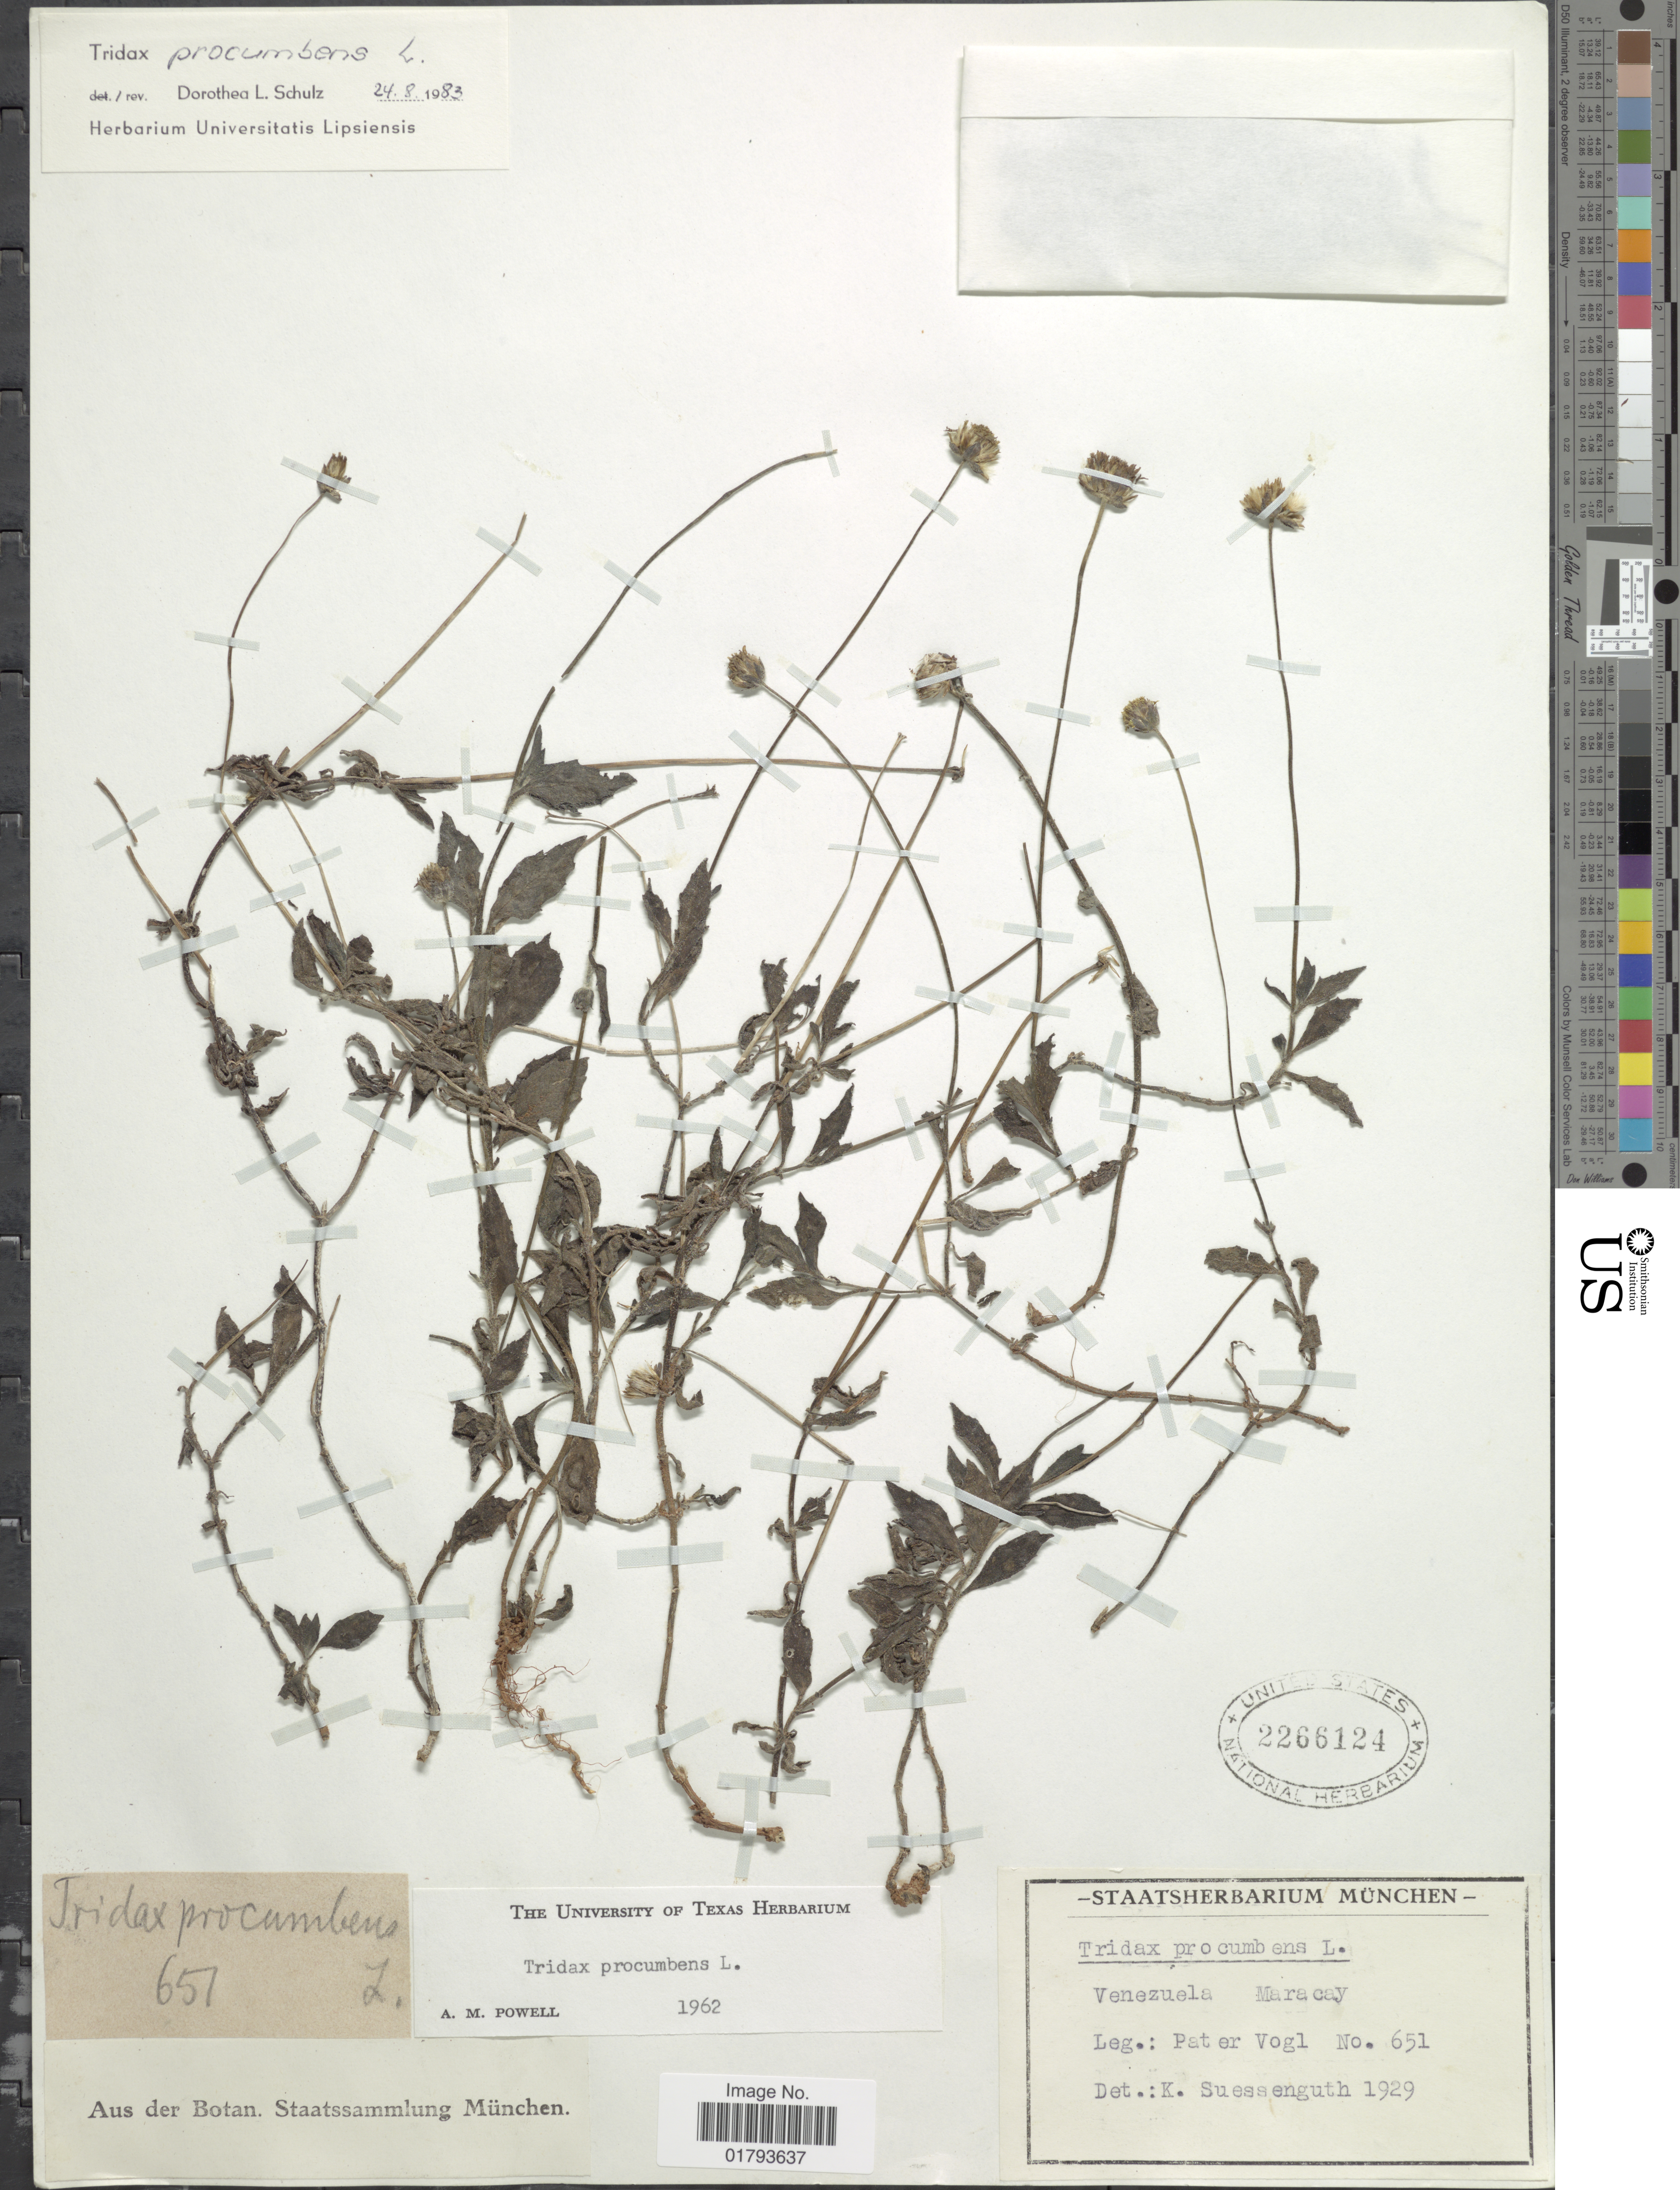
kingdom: Plantae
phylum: Tracheophyta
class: Magnoliopsida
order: Asterales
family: Asteraceae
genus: Tridax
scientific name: Tridax procumbens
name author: L.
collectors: P. C. Vogl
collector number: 651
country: Venezuela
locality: Maracay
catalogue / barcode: US 2266124